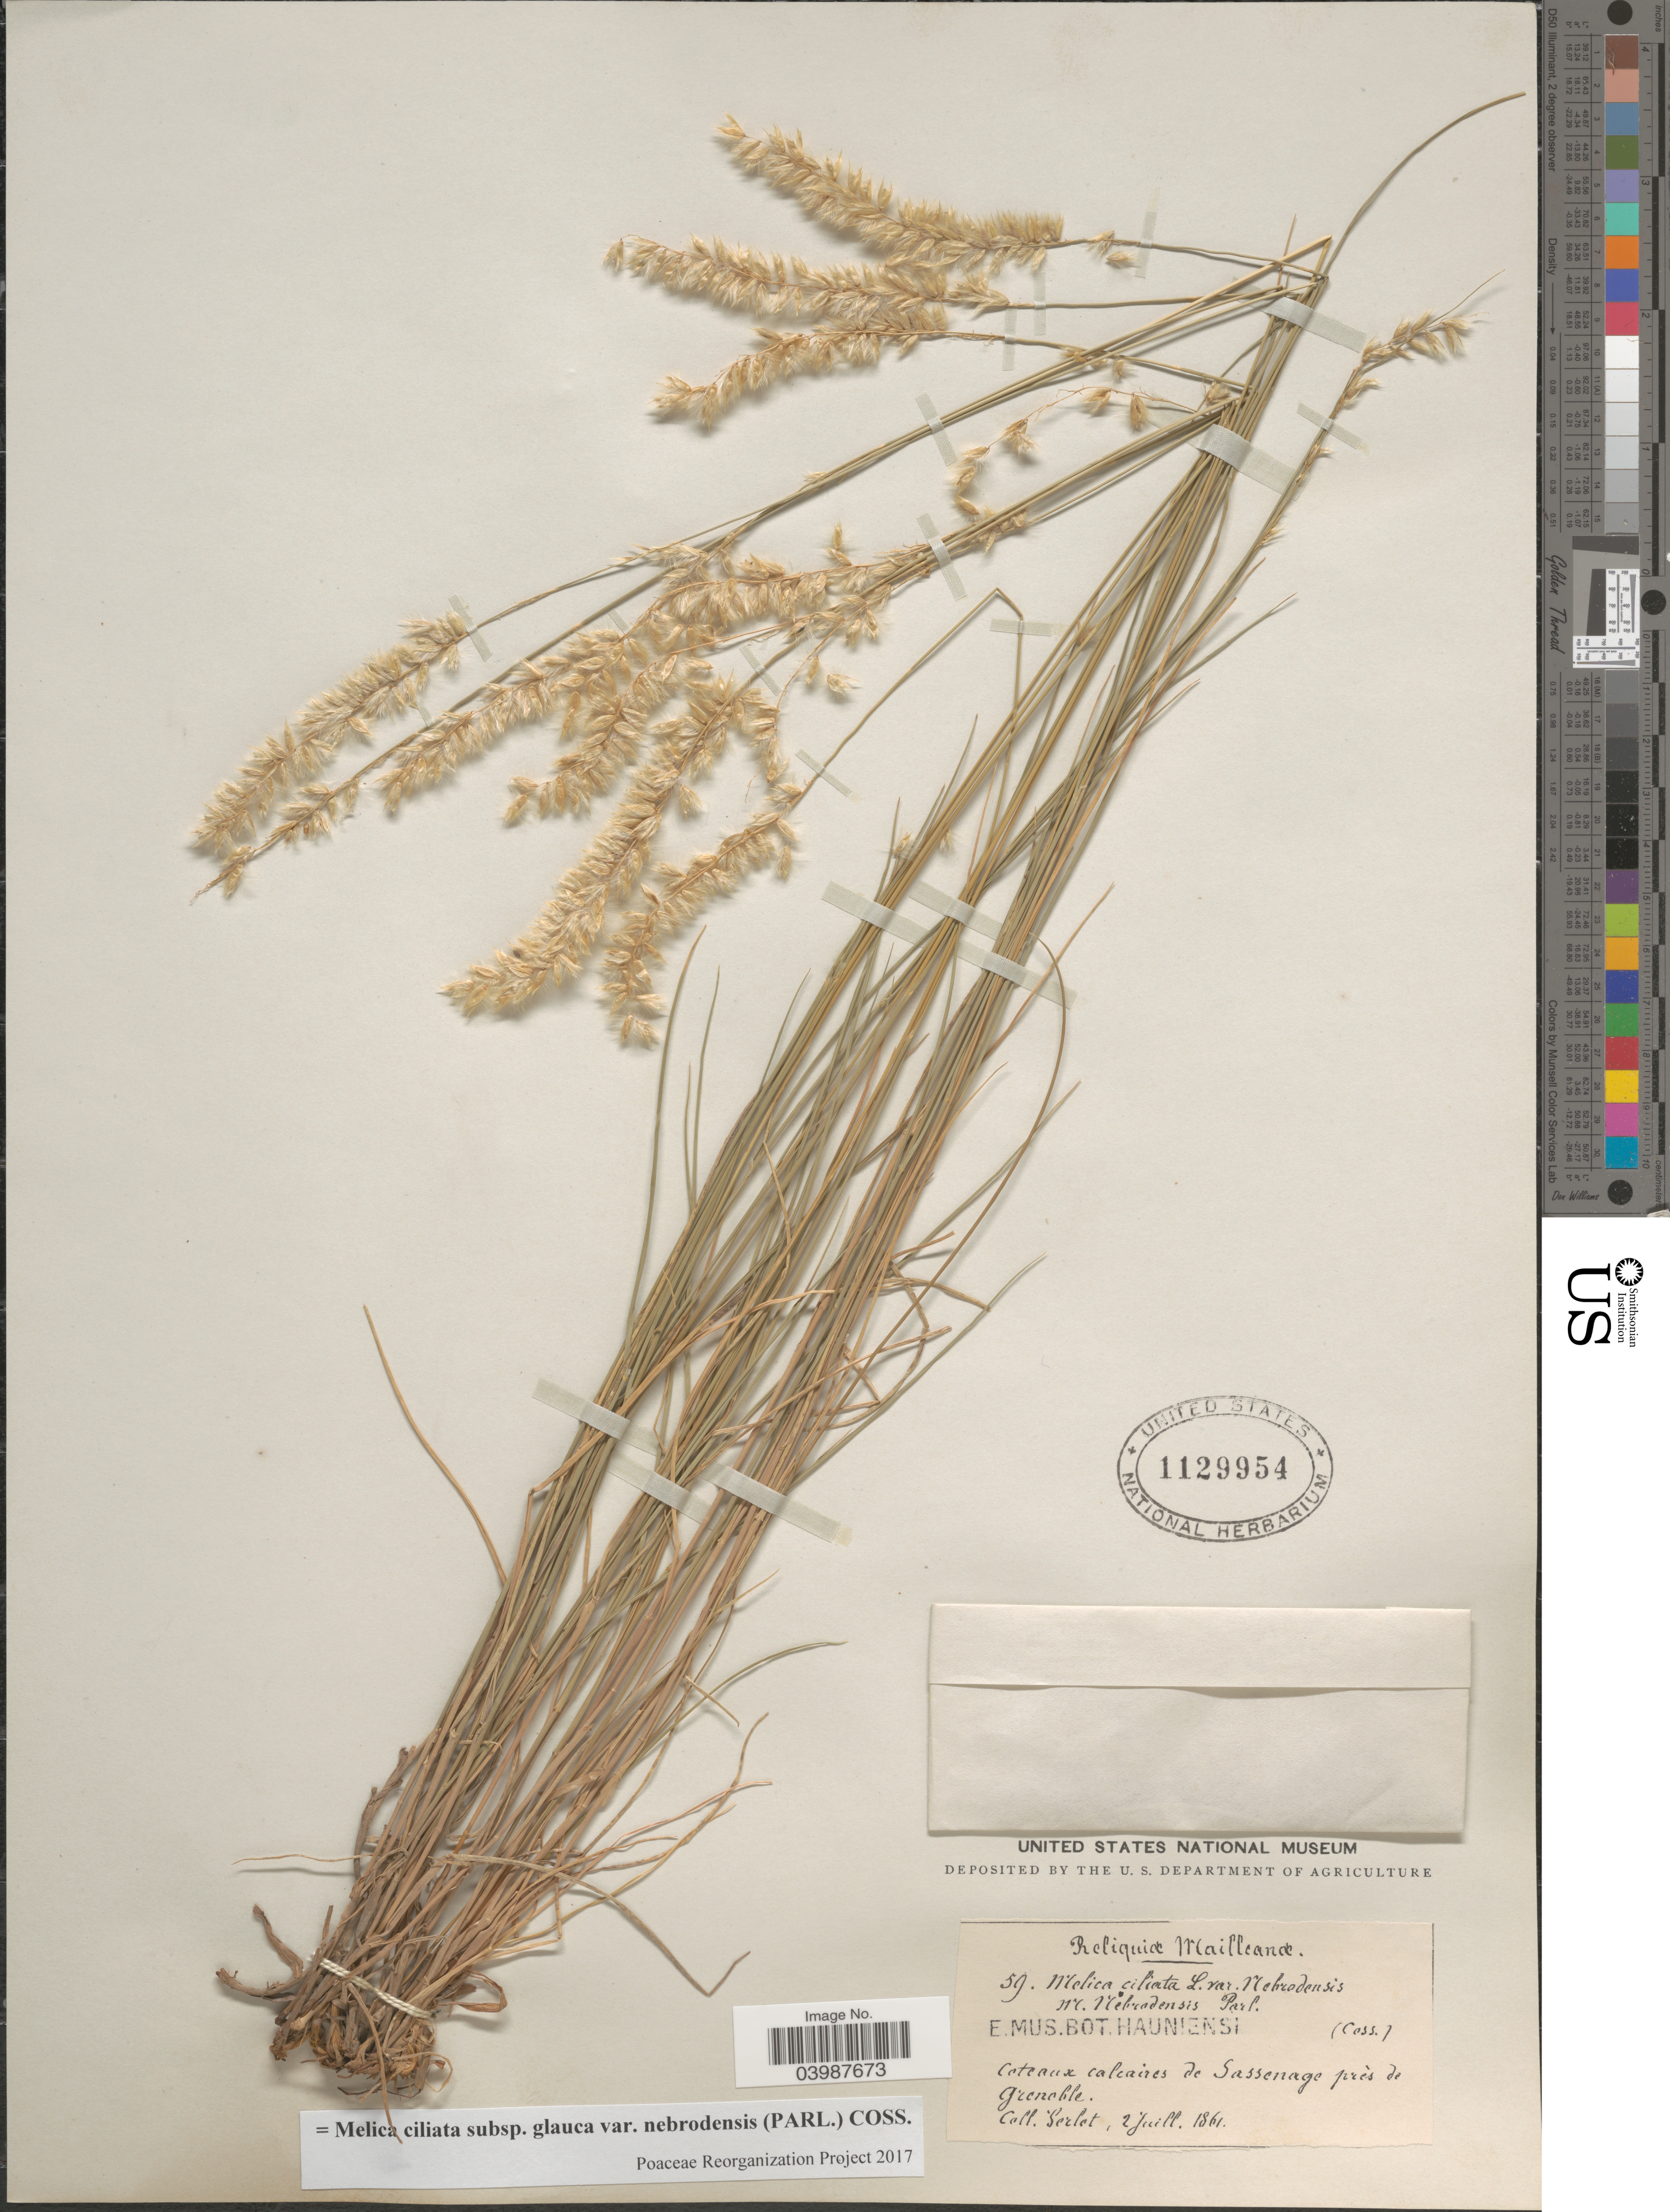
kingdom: Plantae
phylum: Tracheophyta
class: Liliopsida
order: Poales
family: Poaceae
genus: Melica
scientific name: Melica ciliata subsp. glauca var. nebrodensis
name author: (Parl.) Coss.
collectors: Gerlot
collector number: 59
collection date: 1861-07-02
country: France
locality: Cotcaux calcaires de Sassenage près de Grenoble.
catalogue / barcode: US 1129954